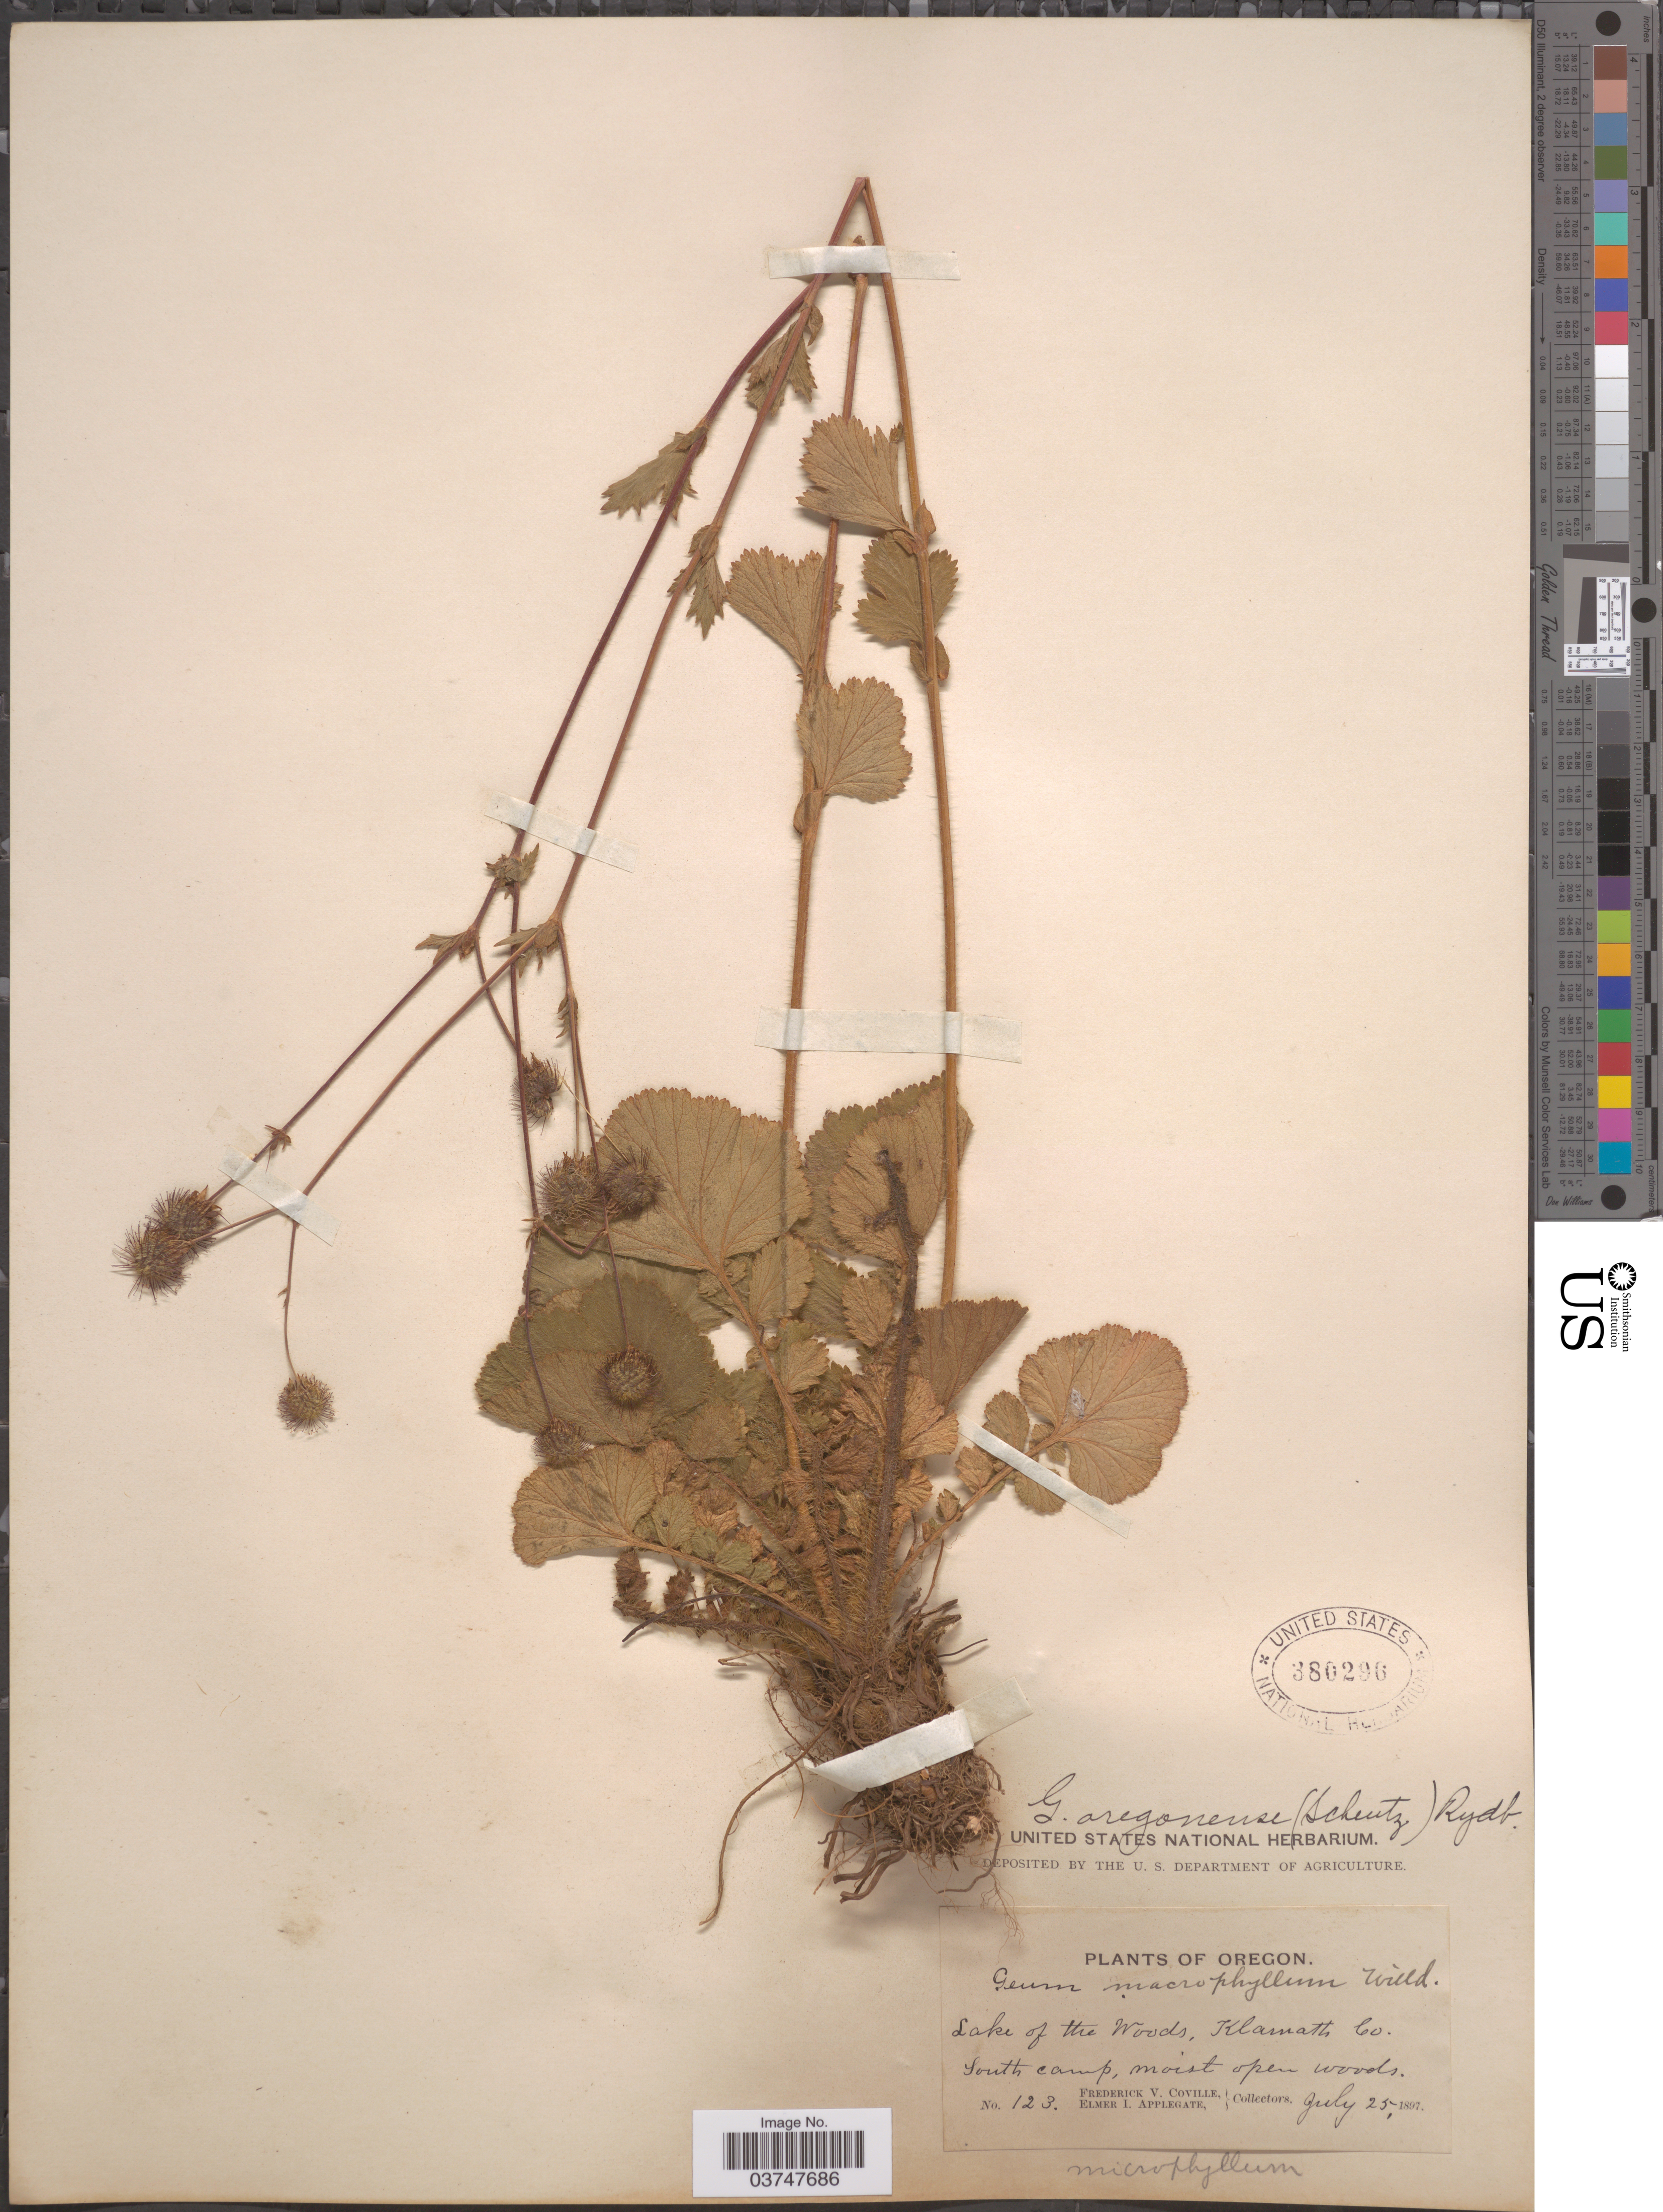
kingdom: Plantae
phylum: Tracheophyta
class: Magnoliopsida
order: Rosales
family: Rosaceae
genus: Geum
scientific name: Geum oregonense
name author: Rydb.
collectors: F. V. Coville & E. I. Applegate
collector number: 123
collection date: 1897-07-25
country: United States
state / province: Oregon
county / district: Klamath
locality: Lake of the Woods, Klamath Co. South camp.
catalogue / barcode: US 380296